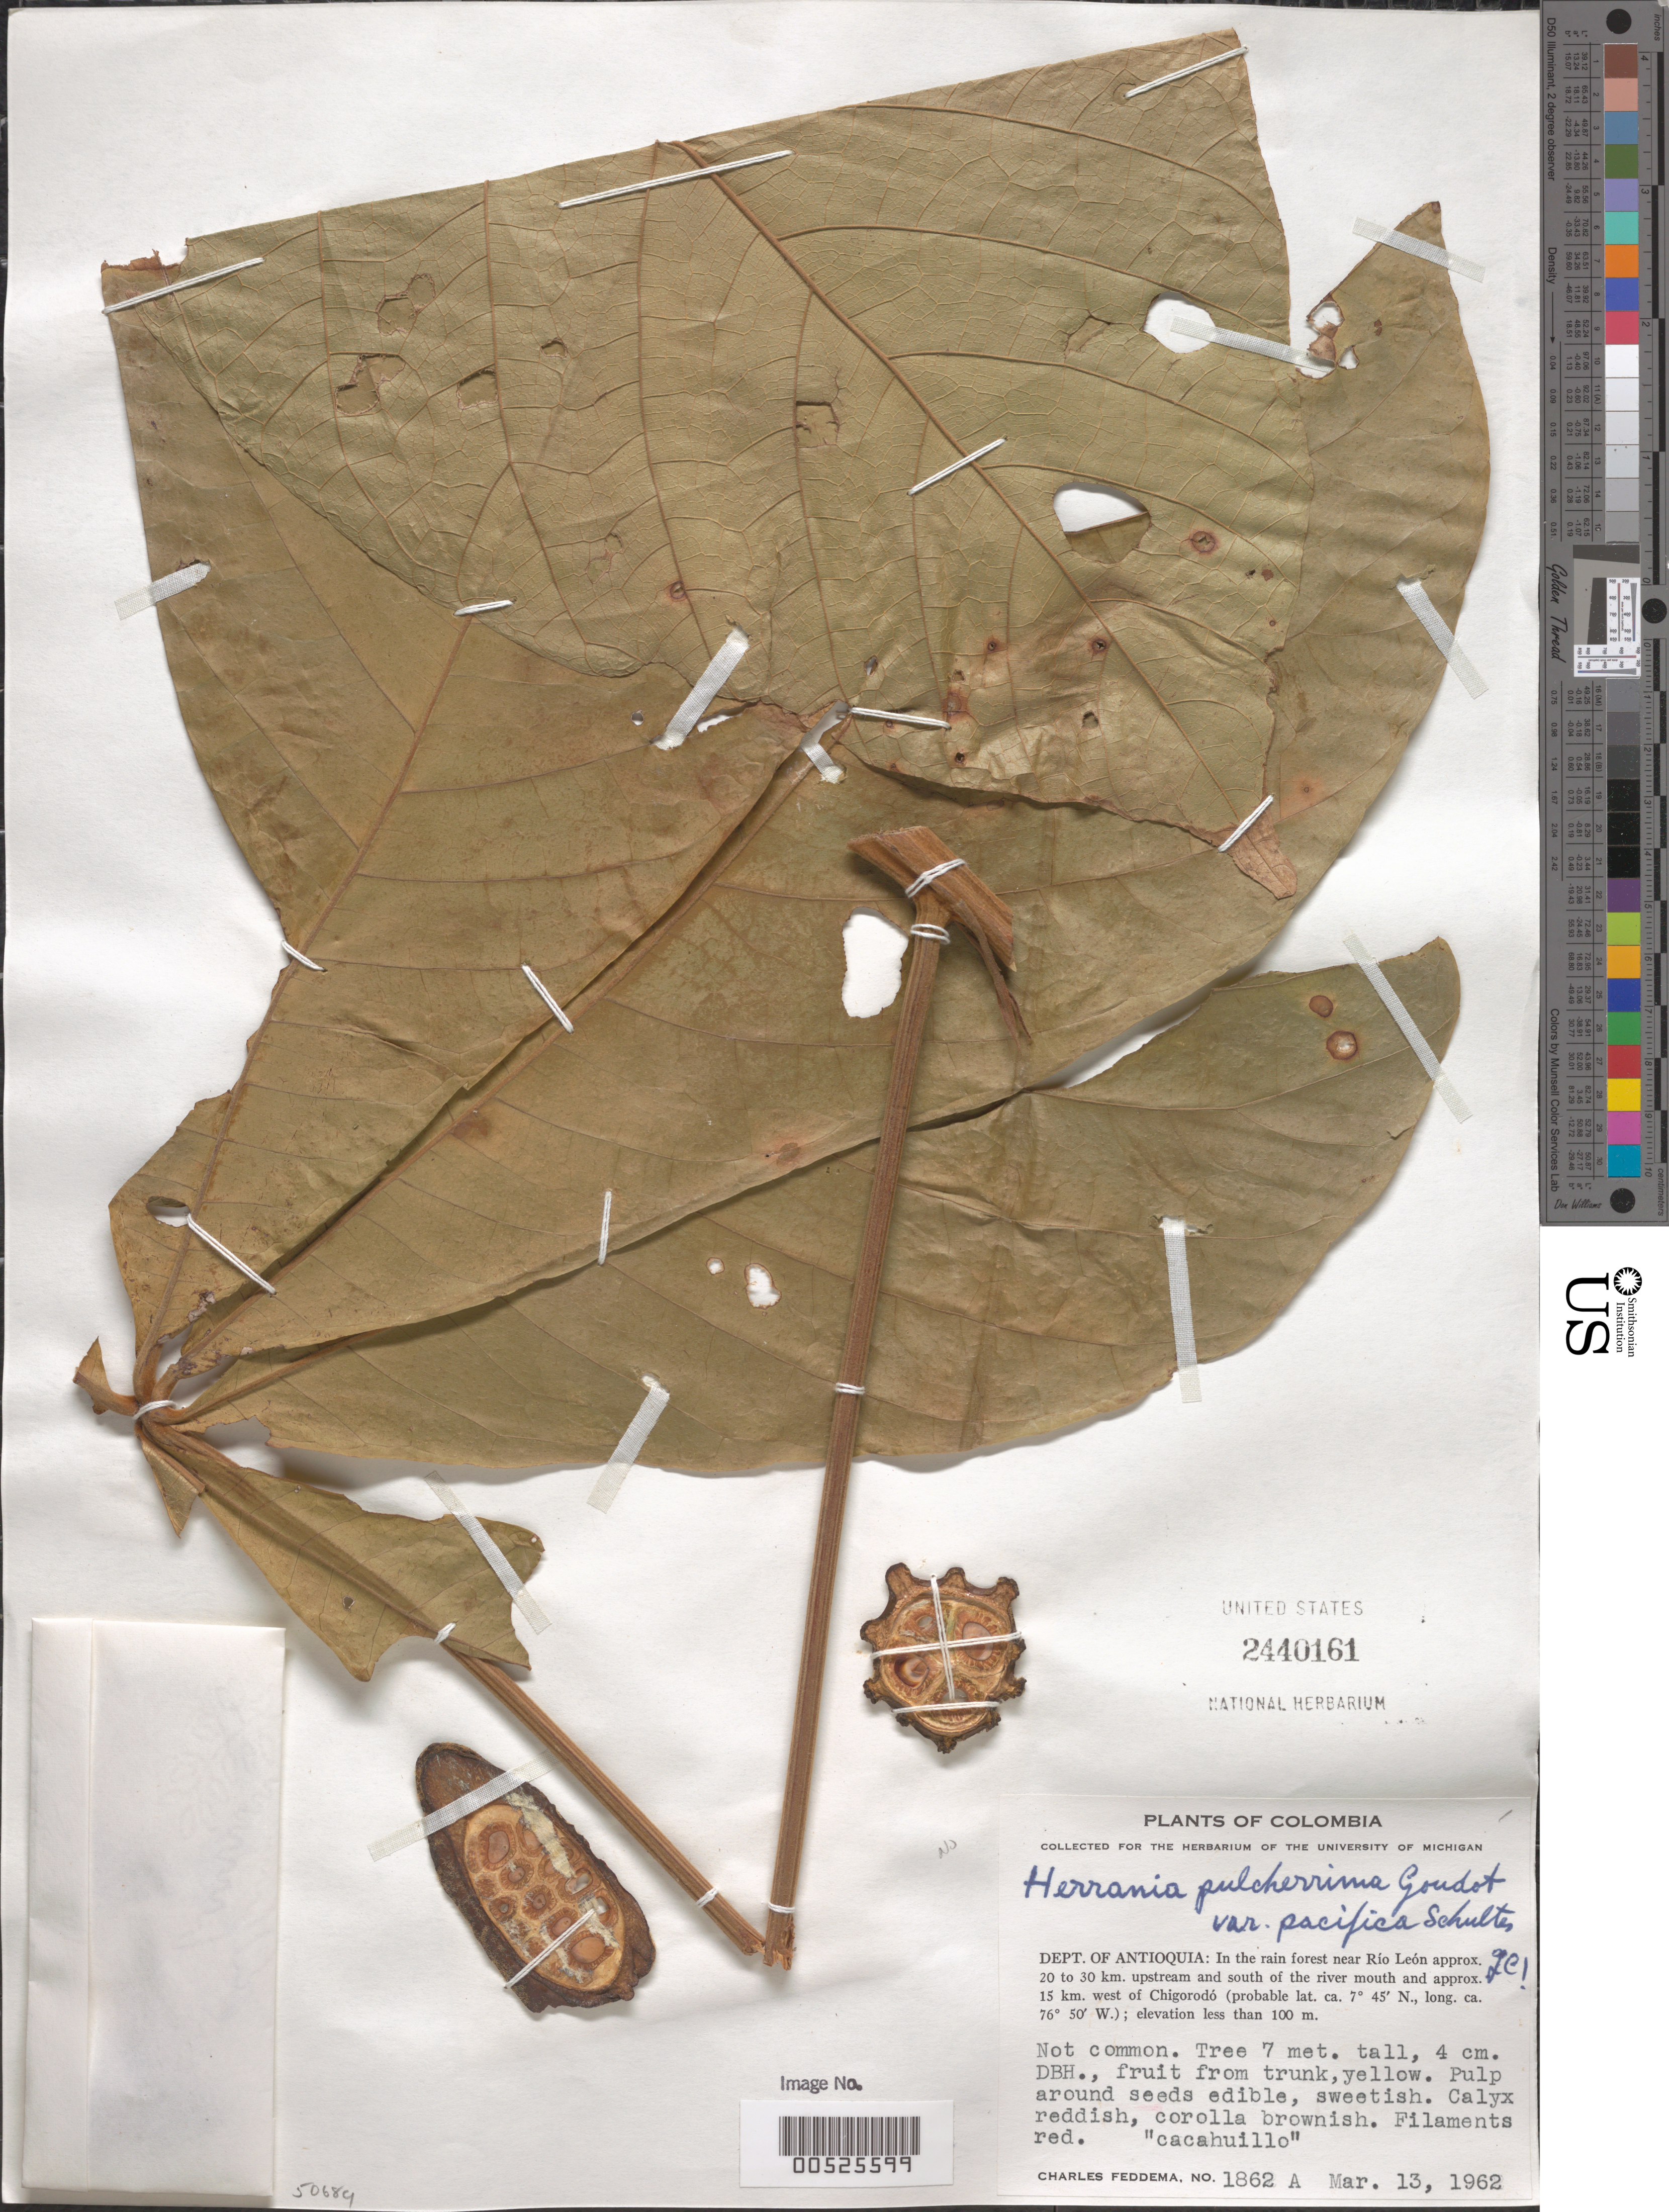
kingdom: Plantae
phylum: Tracheophyta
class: Magnoliopsida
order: Malvales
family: Malvaceae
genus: Herrania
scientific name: Herrania pulcherrima var. pacifica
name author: R.E. Schult.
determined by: Cuatrecasas, J.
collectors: C. Feddema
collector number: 1862 A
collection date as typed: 13 Mar 1962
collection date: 1962-03-13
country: Colombia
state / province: Antioquia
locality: Near Rio Leon ca 20-30 km upstream and S of the River mouth and ca 15 km W of Chigordo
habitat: In the rain forest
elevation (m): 0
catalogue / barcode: US 2440161